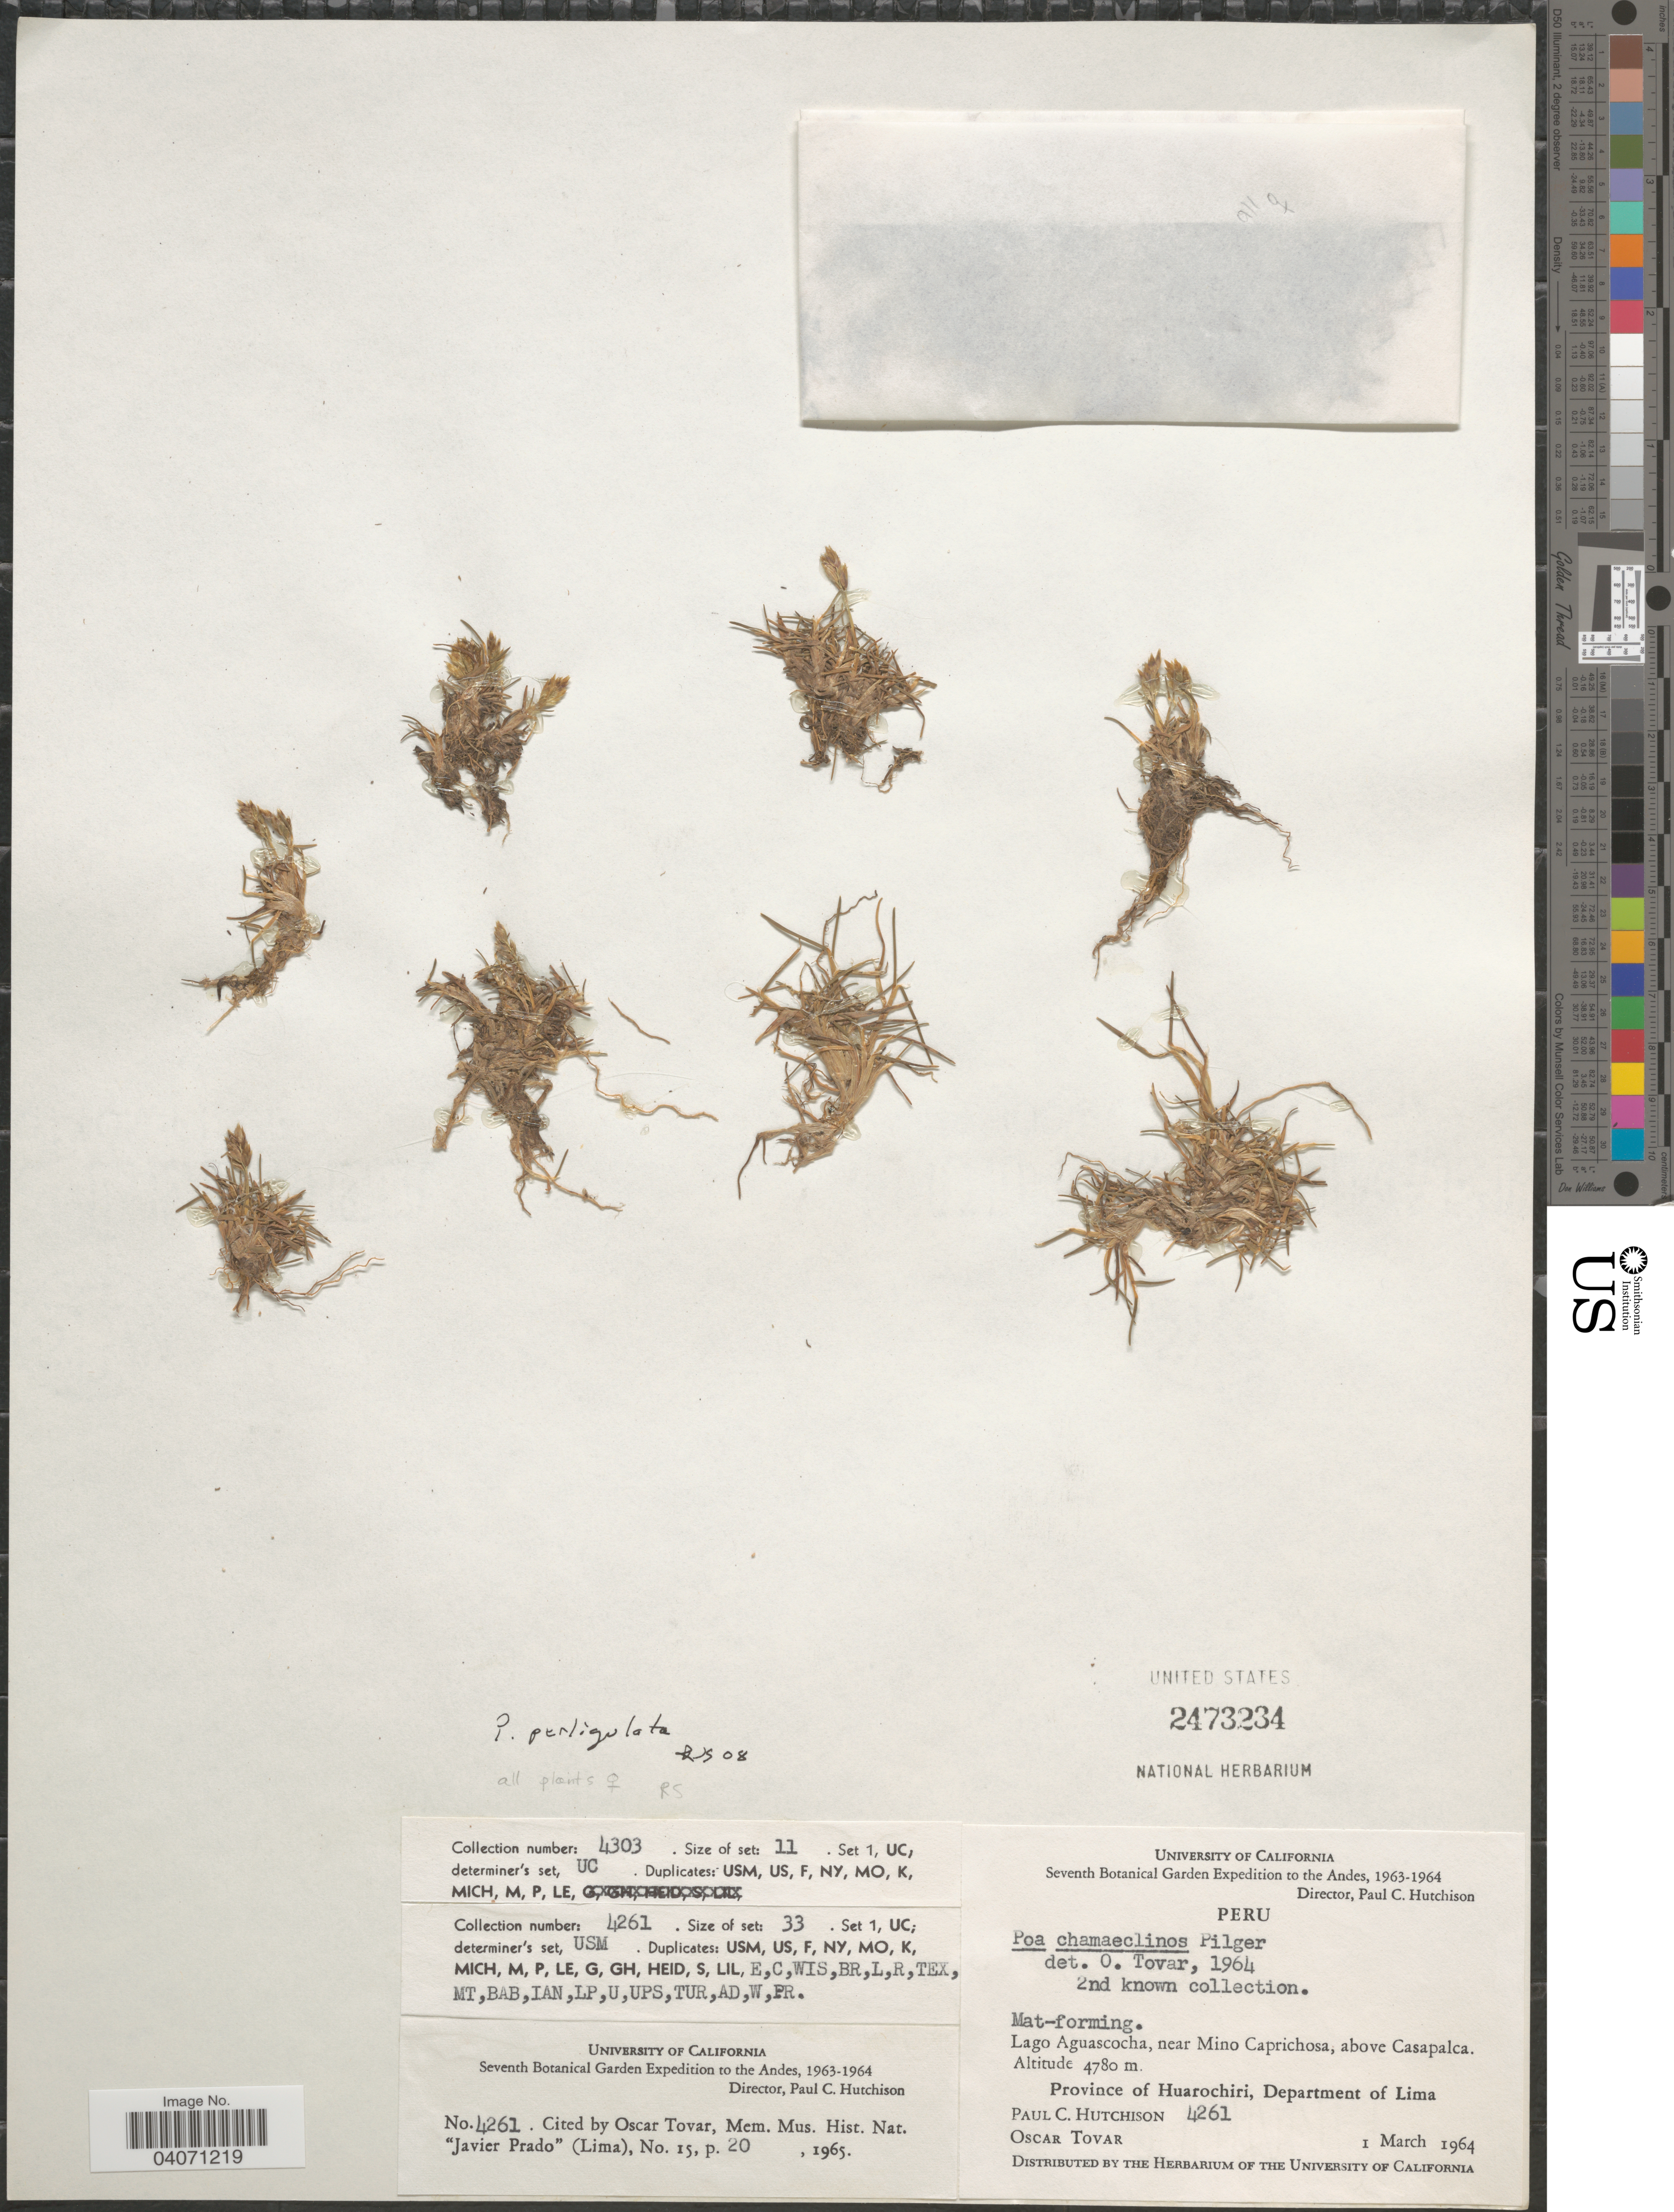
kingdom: Plantae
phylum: Tracheophyta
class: Liliopsida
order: Poales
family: Poaceae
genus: Poa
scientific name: Poa perligulata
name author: Pilg.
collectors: P. C. Hutchison & Ó. Tovar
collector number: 4261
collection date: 1964-03-01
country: Peru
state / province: Lima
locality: Seventh Botanical Garden Expedition to the Andes, 1963-1964. Lago Aguascocha, near Mino Caprichosa, above Casapalca. Province of Huarochiri, Department of Lima.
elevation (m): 4780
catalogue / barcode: US 2473234